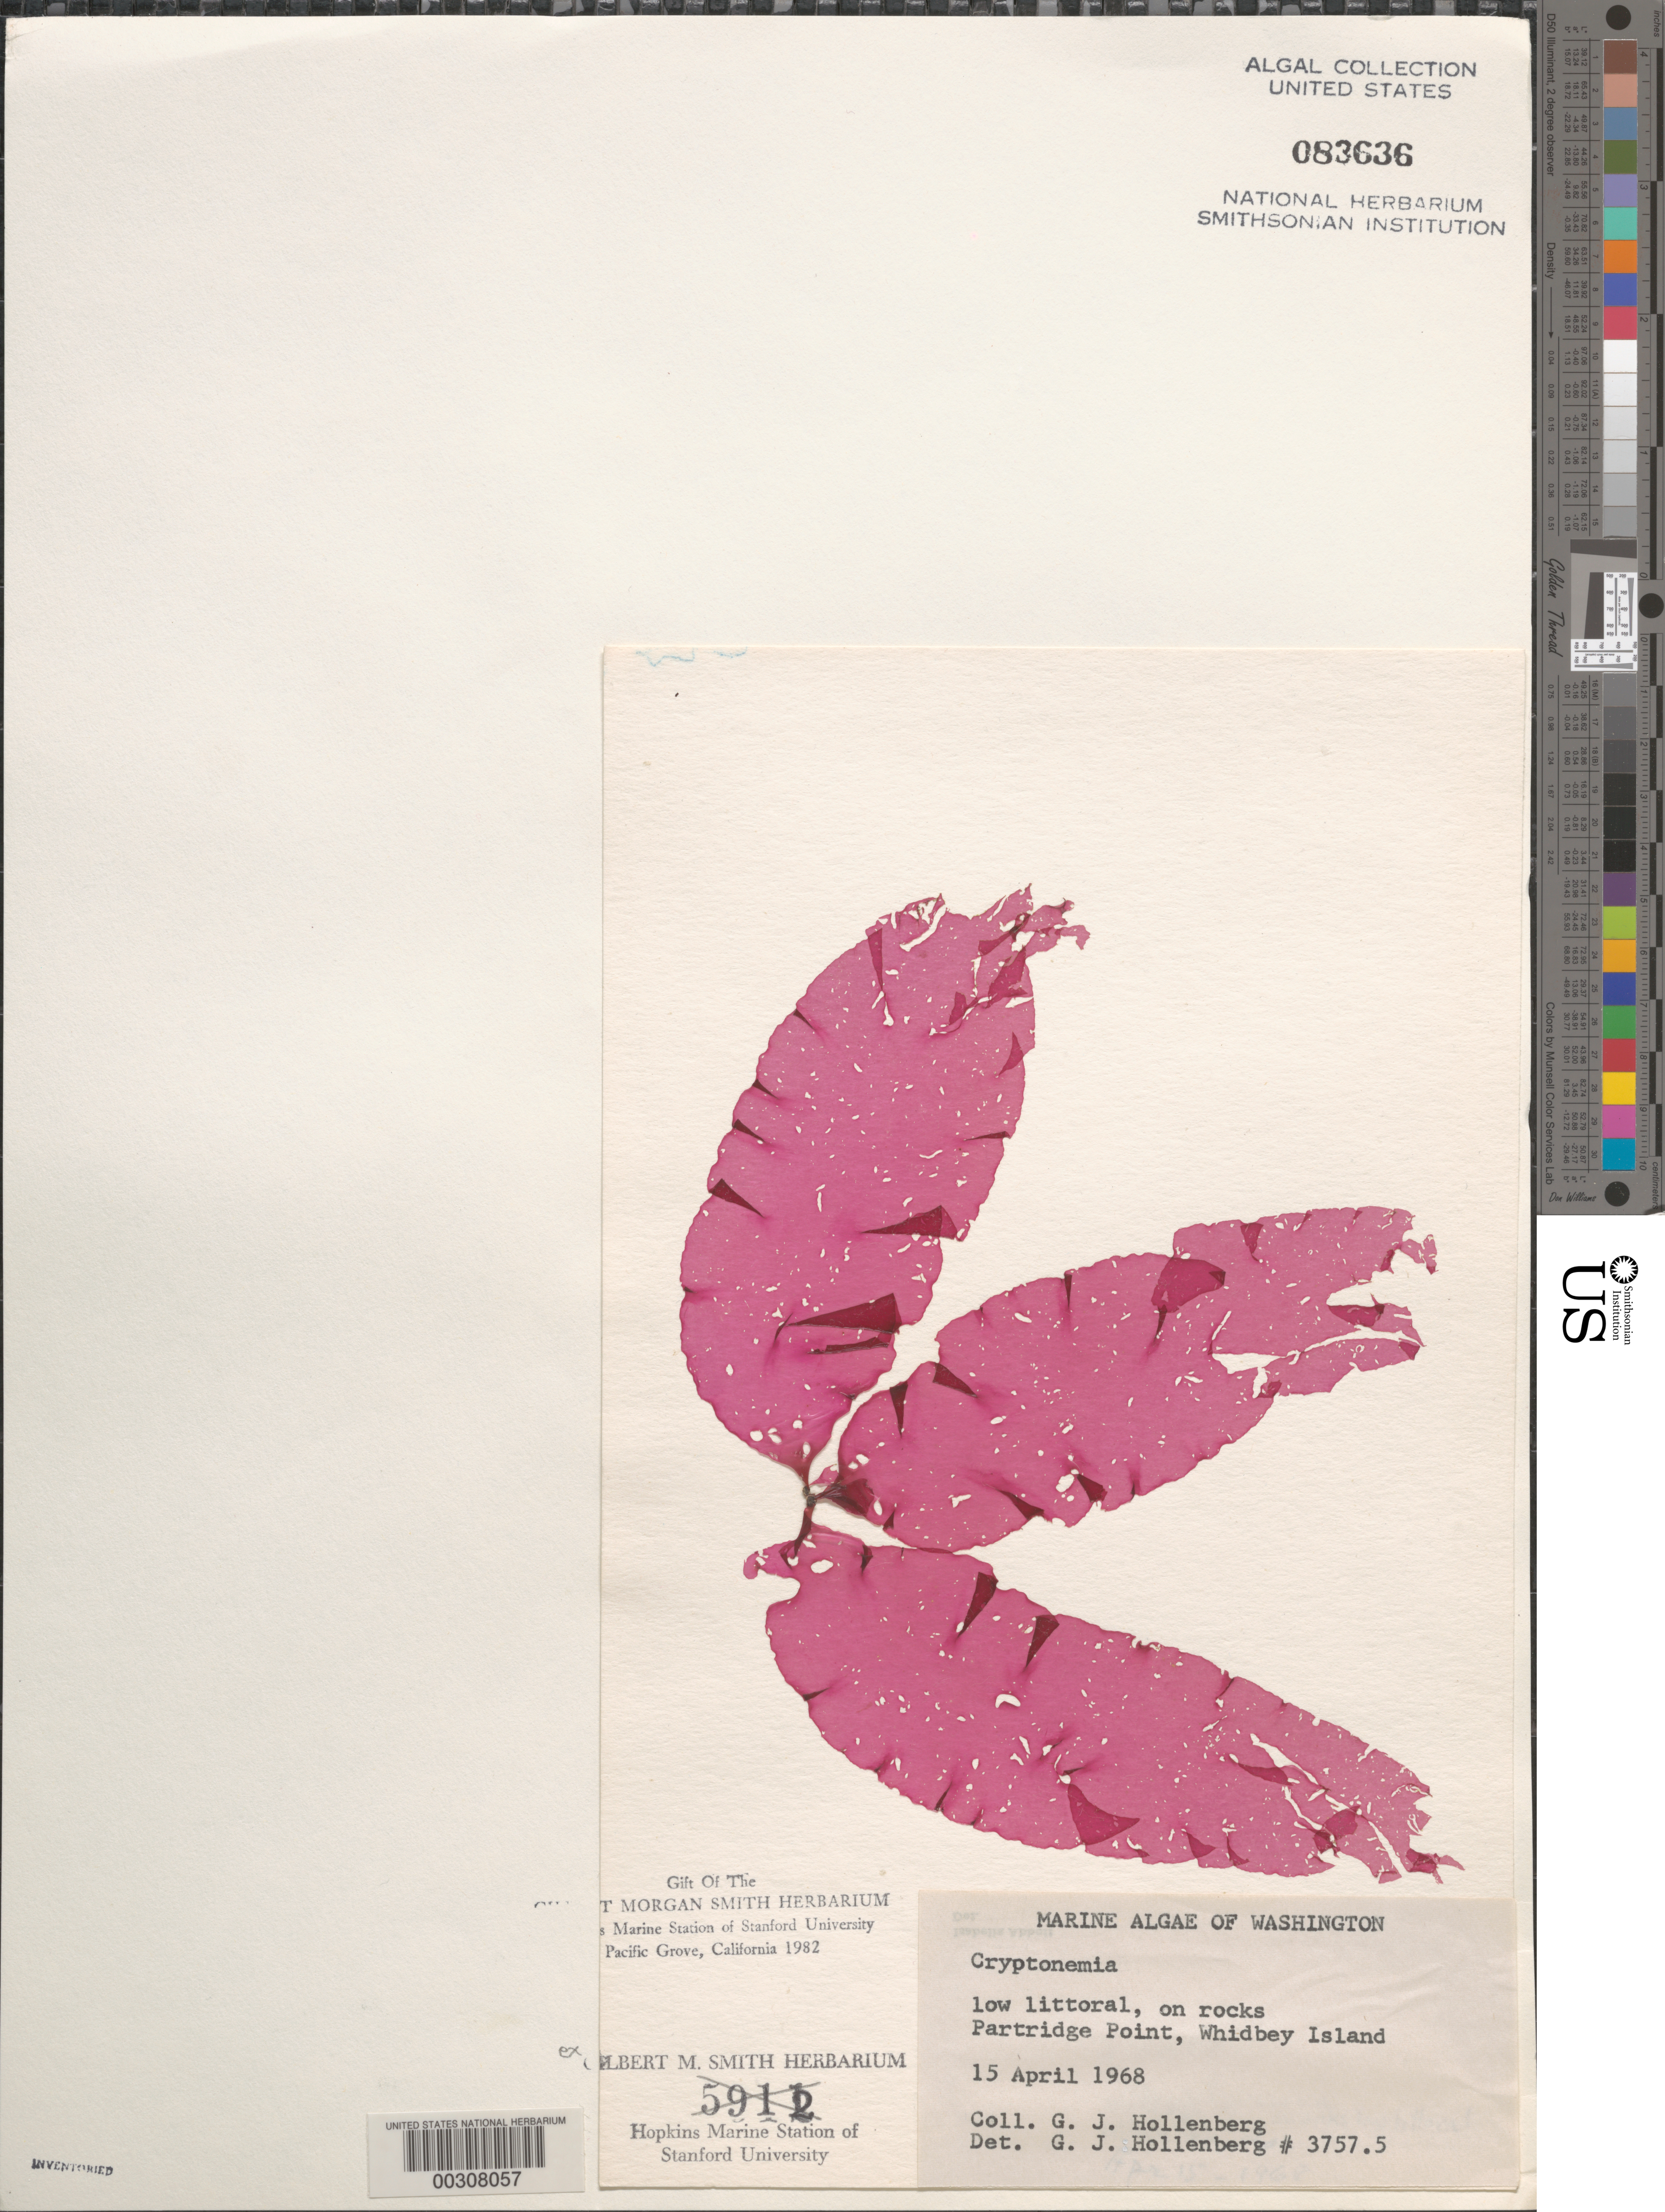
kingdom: Plantae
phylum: Rhodophyta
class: Florideophyceae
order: Halymeniales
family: Halymeniaceae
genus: Cryptonemia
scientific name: Cryptonemia sp.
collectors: G. Hollenberg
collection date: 1968-04-15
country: United States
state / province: Washington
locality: Partridge Point, Whidbey Island.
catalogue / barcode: US 83636